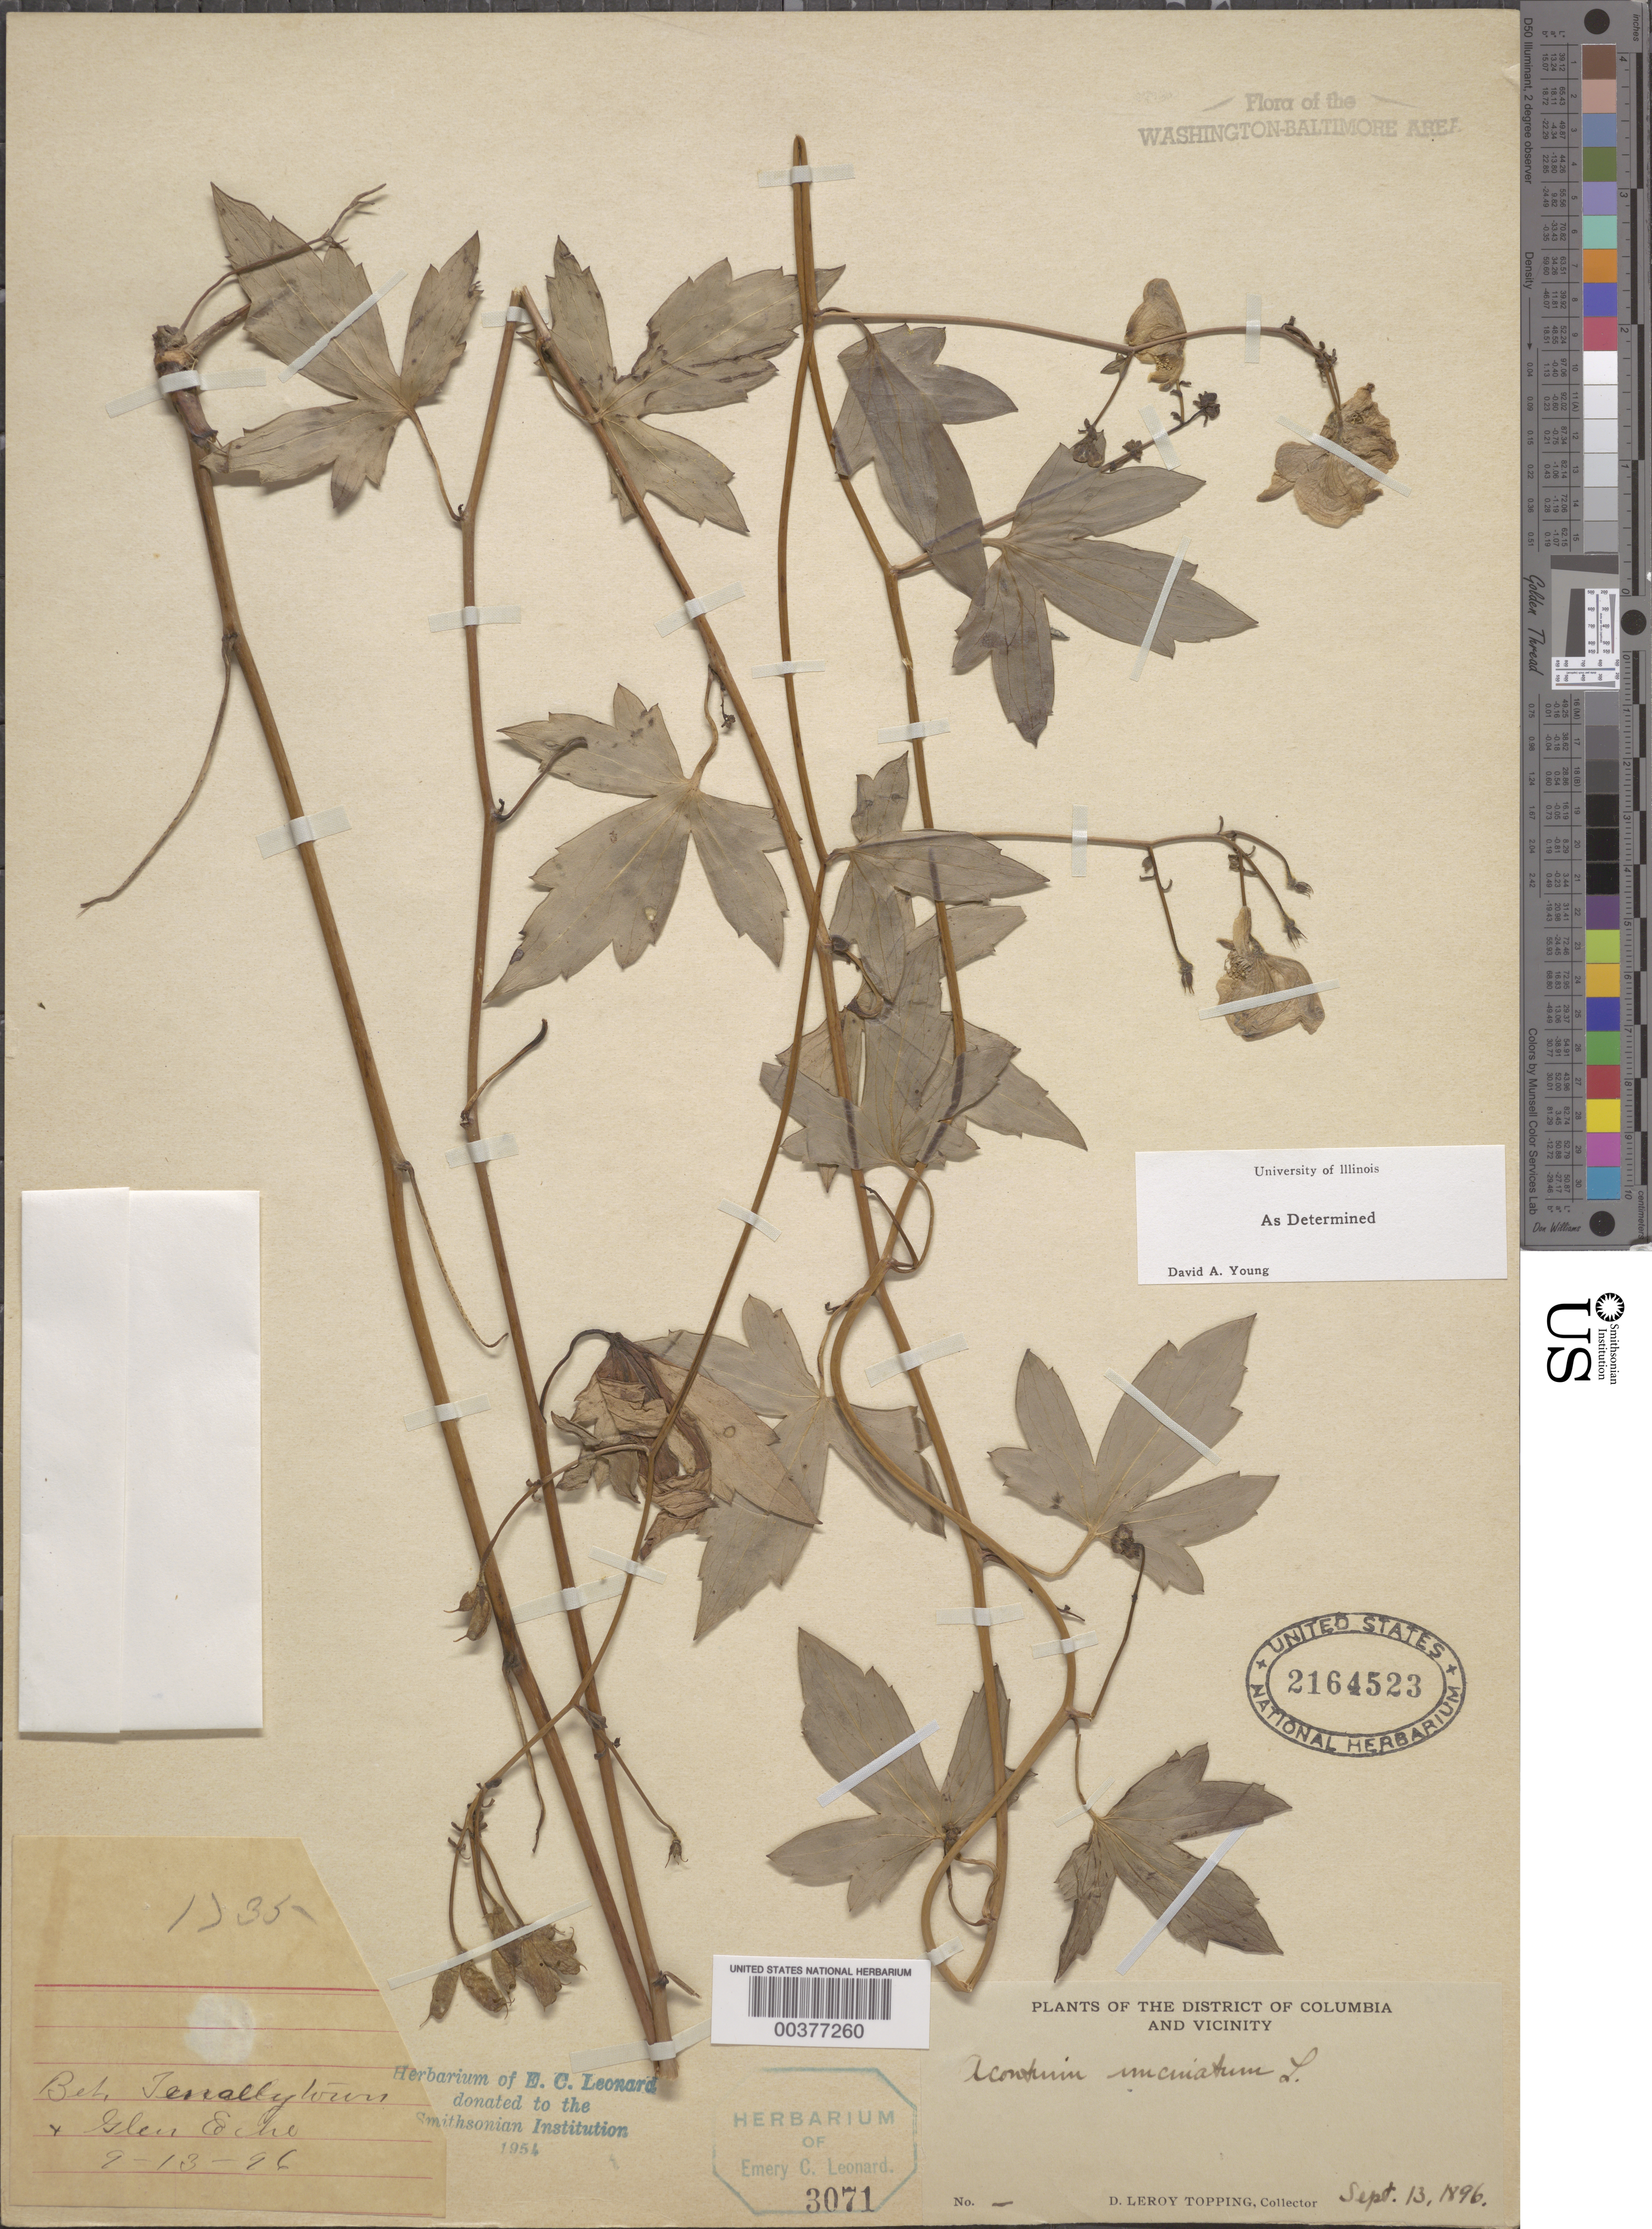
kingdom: Plantae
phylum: Tracheophyta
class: Magnoliopsida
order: Ranunculales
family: Ranunculaceae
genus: Aconitum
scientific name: Aconitum uncinatum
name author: L.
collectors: D. L. Topping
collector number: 1735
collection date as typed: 13 Sep 1896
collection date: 1896-09-13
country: United States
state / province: Maryland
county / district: Montgomery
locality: Between Tenleytown and Glen Echo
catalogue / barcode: US 2164523